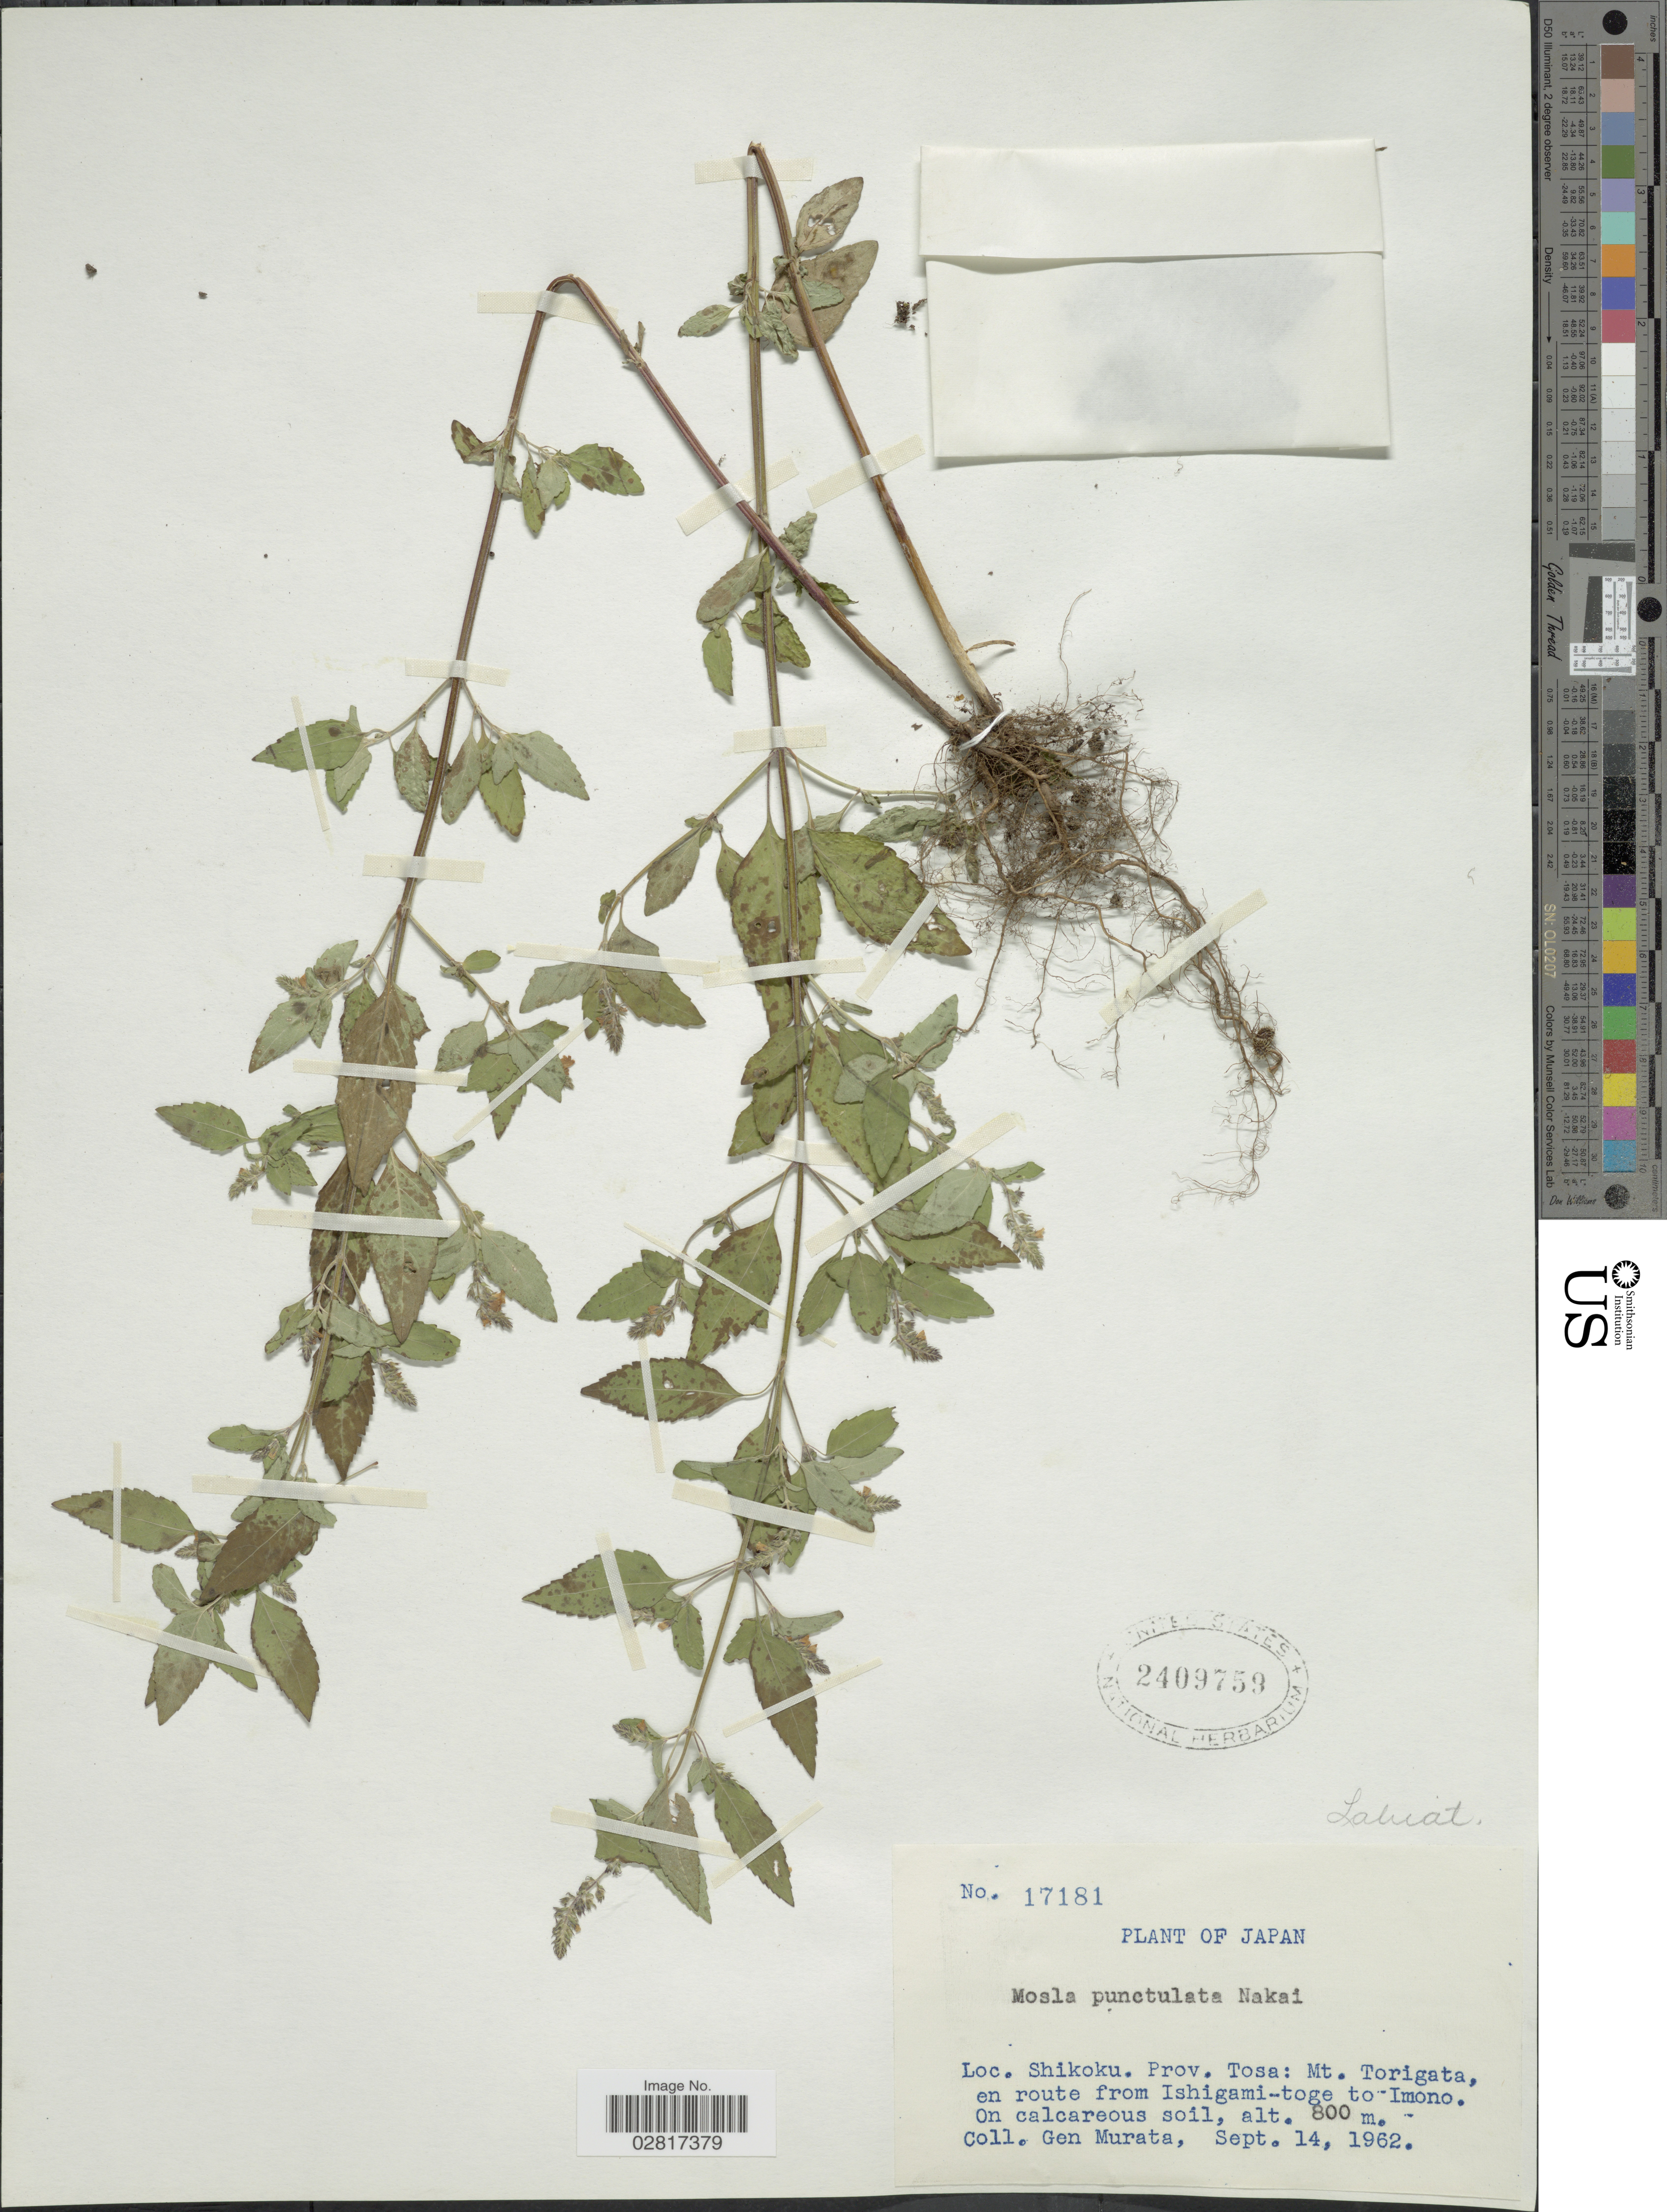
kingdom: Plantae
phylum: Tracheophyta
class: Magnoliopsida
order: Lamiales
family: Lamiaceae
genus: Mosla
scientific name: Mosla scabra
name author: (Thunb.) C.Y. Wu & H.W. Li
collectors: G. Murata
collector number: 17181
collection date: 1962-09-14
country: Japan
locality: Shikoku. Prov. Tosa: Mt. Torigata, en route from Ishigami-toge to Imono.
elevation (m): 800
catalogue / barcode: US 2409759